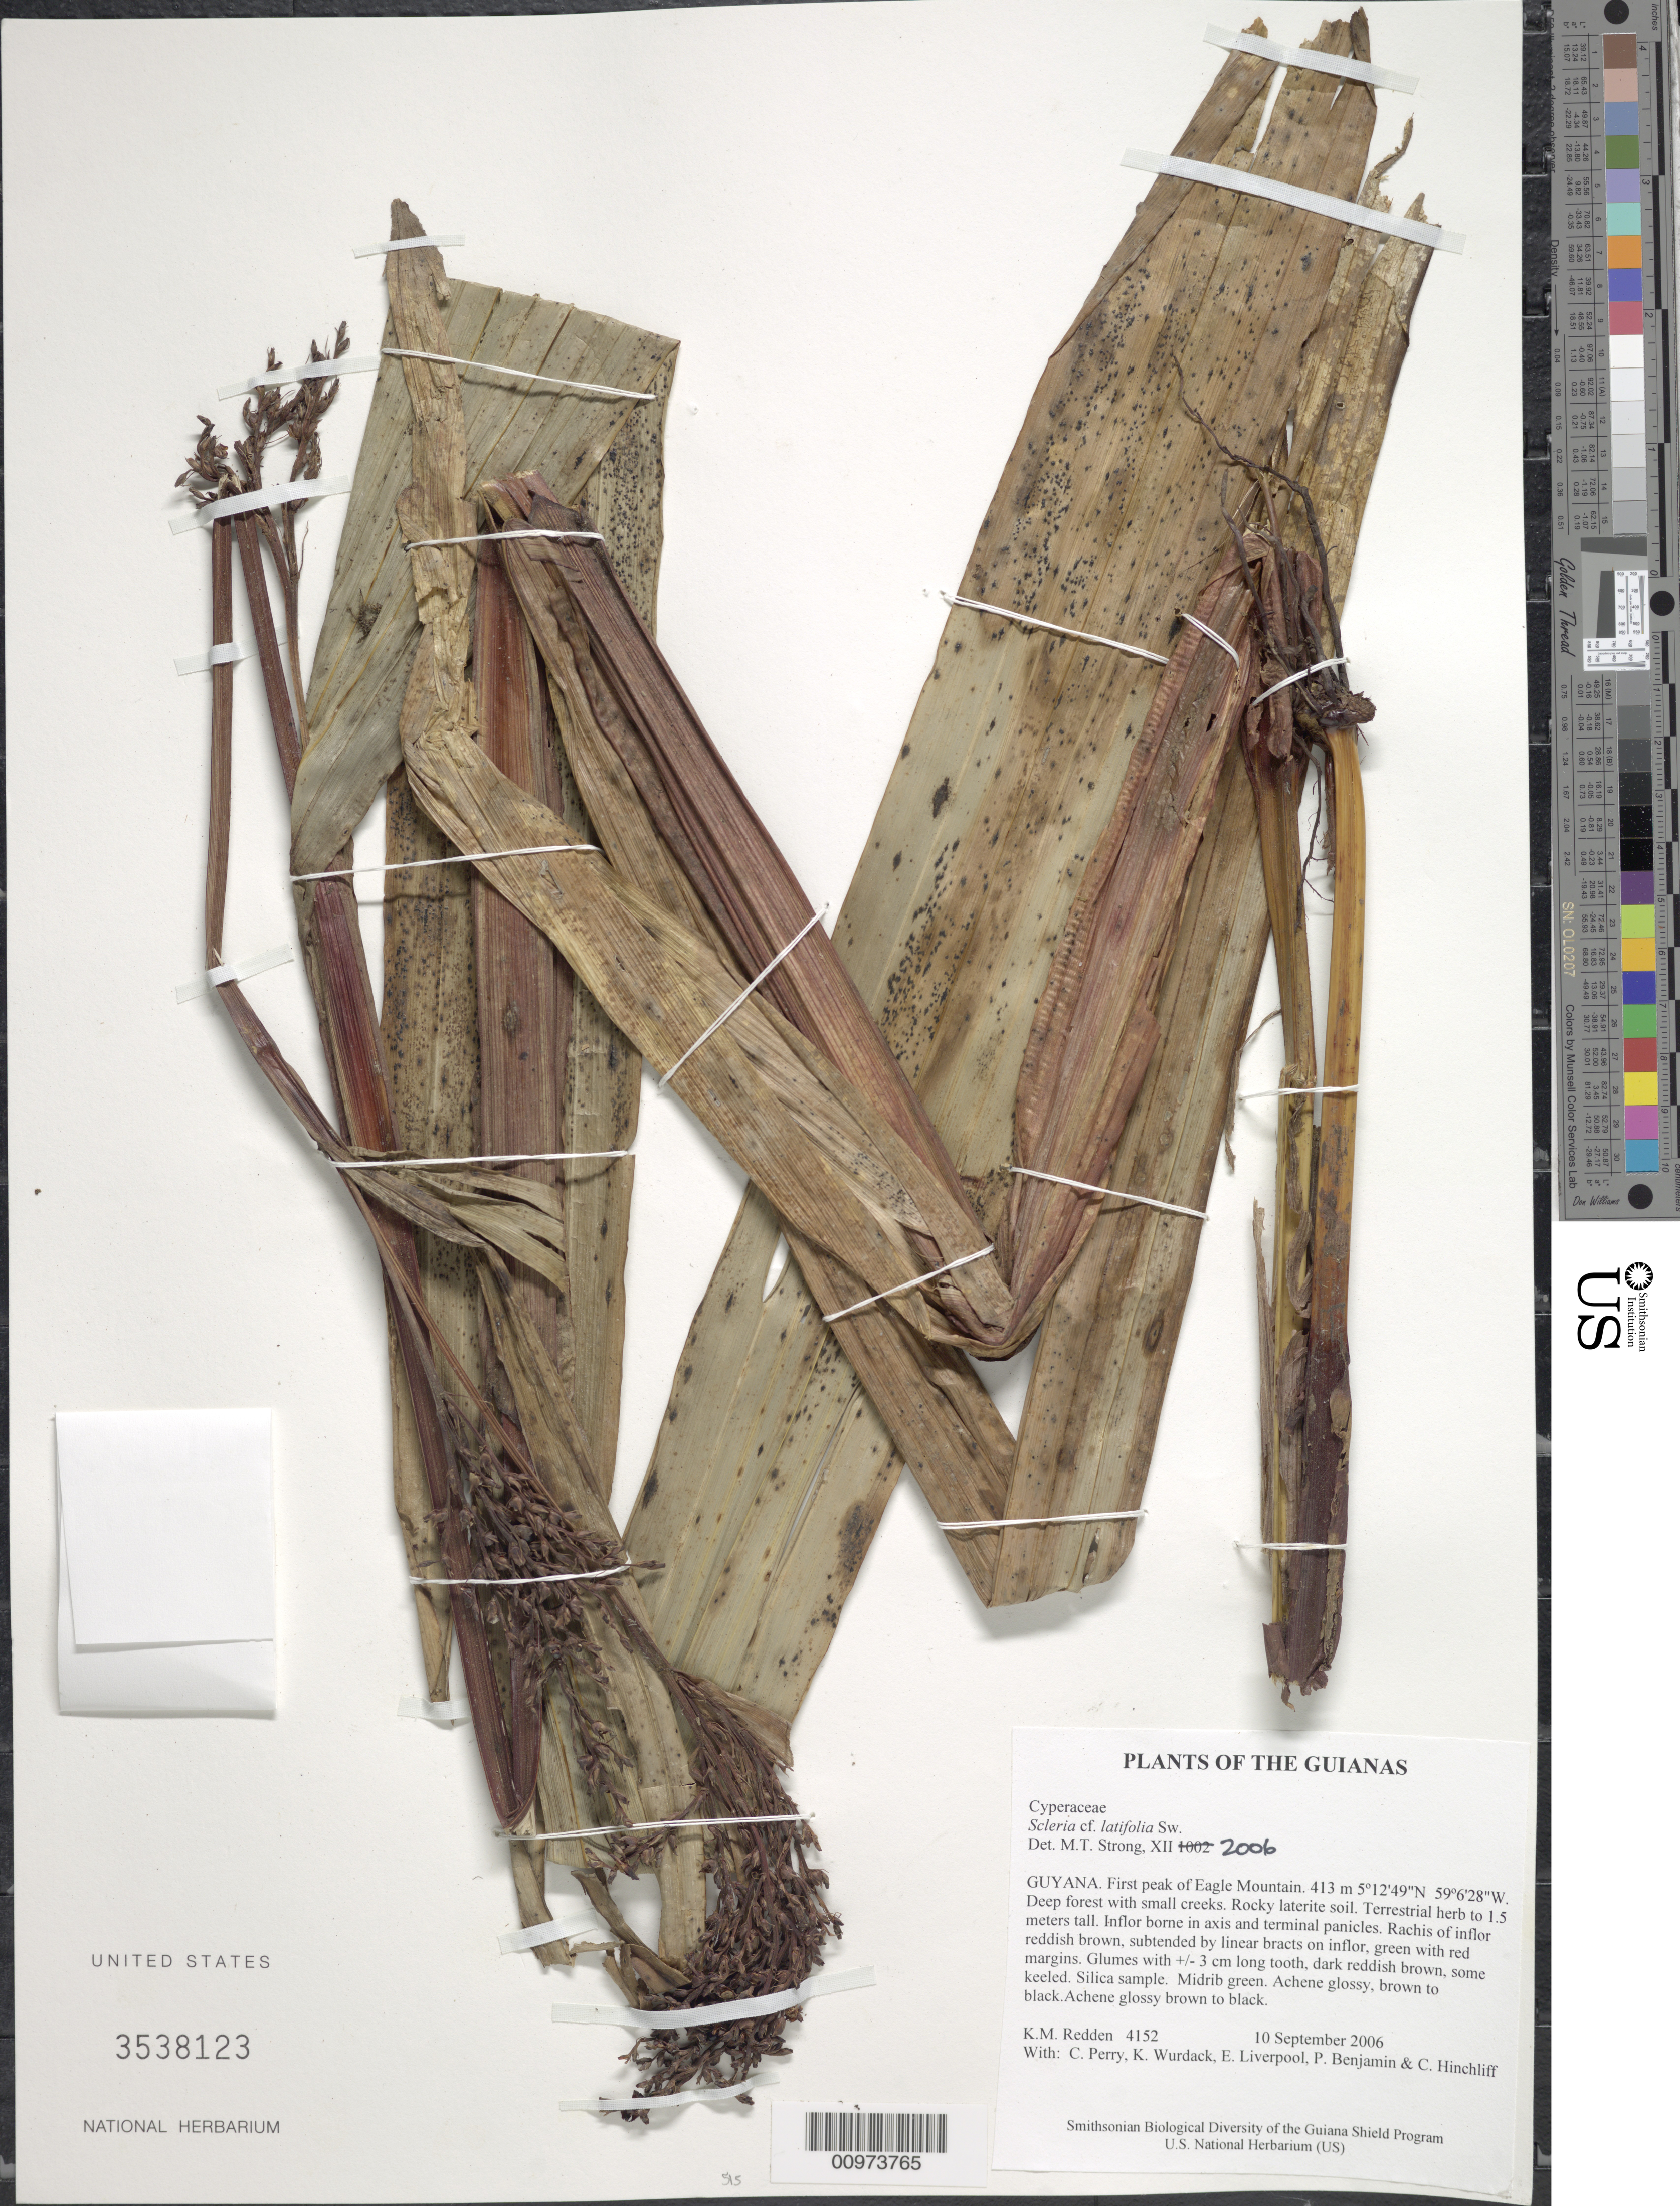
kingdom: Plantae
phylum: Tracheophyta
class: Liliopsida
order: Poales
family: Cyperaceae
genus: Scleria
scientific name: Scleria latifolia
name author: Sw.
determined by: Strong, M. T., (US), Smithsonian Institution - National Museum of Natural History (UNITED STATES)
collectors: K. M. Redden, C. Perry, K. Wurdack, E. Liverpool, P. Benjamin & C. E. Hinchliff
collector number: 4152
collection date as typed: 10 September 2006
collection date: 2006-09-10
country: Guyana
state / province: Potaro-Siparuni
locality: First peak of Eagle Mountain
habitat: Deep forest with small creeks. Rocky laterite soil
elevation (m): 413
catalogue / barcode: US 3538123